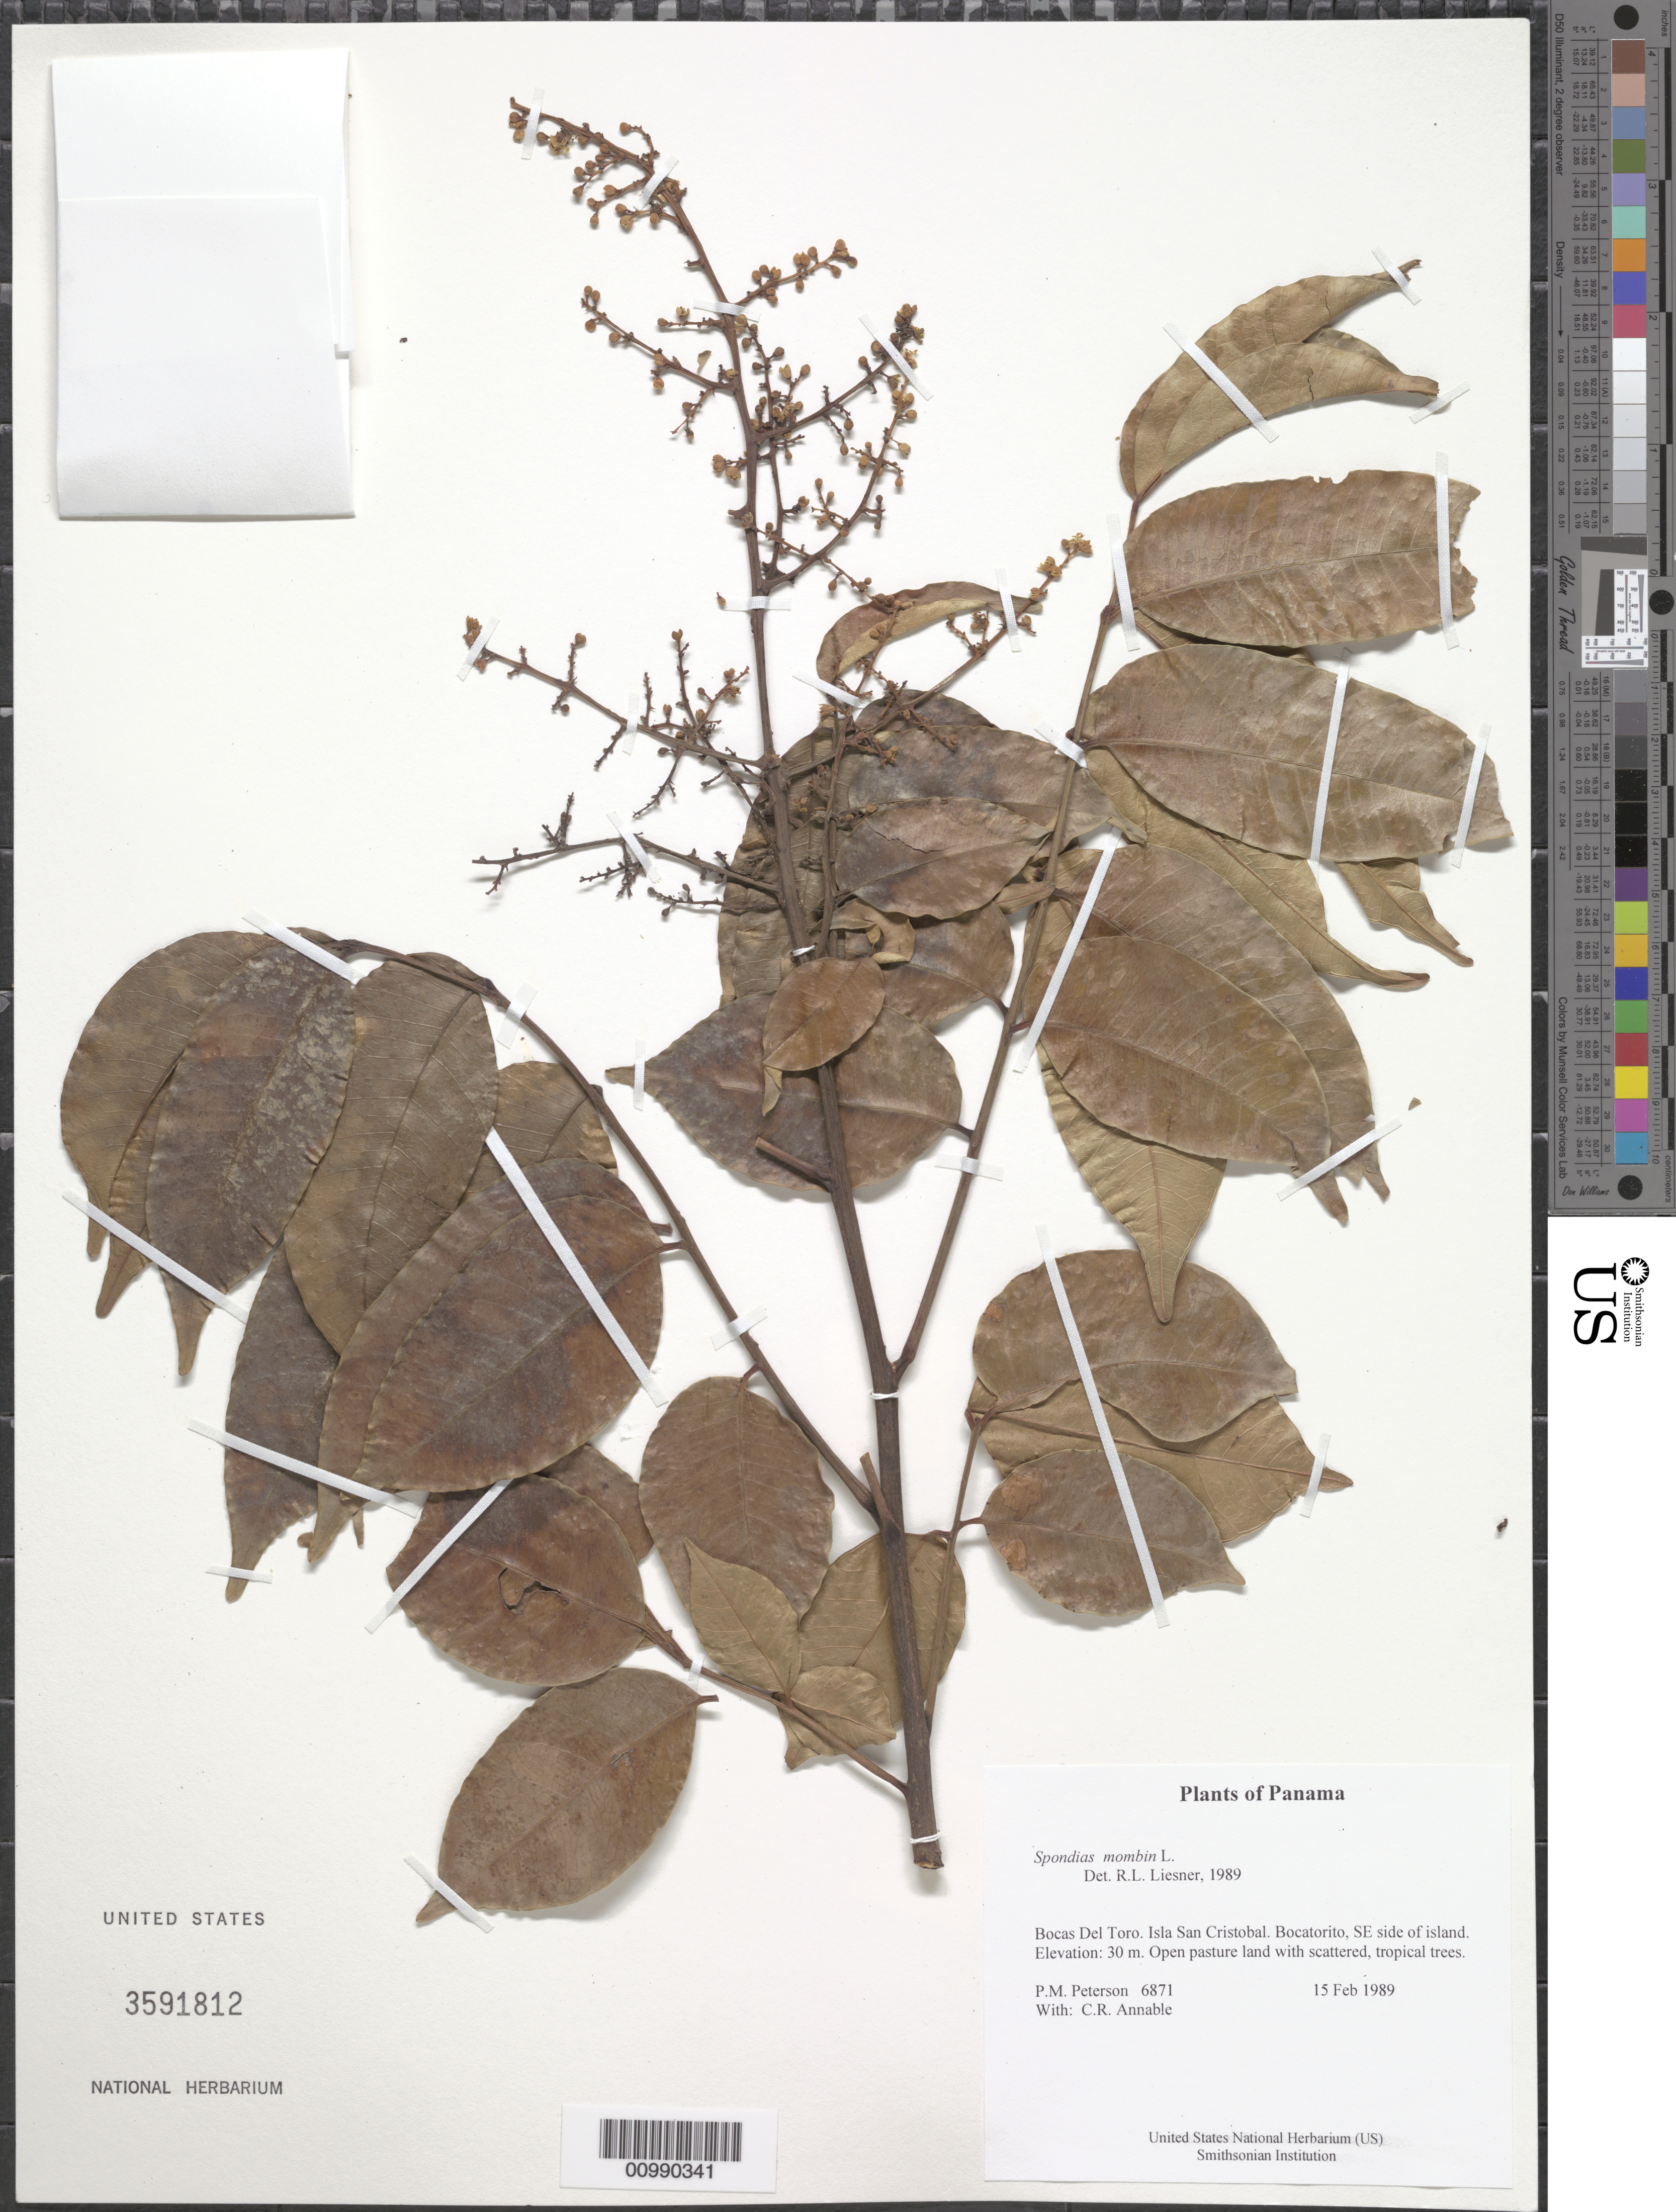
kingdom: Plantae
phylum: Tracheophyta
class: Magnoliopsida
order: Sapindales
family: Anacardiaceae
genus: Spondias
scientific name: Spondias mombin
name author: L.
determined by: Mitchell, John D.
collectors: P. M. Peterson & C. R. Annable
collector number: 06871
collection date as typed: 15 Feb 1989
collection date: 1989-02-15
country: Panama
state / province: Bocas del Toro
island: San Cristobal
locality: Bocatorito, SE side of island.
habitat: Open pasture land with scattered, tropical trees.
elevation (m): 30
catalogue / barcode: US 3591812